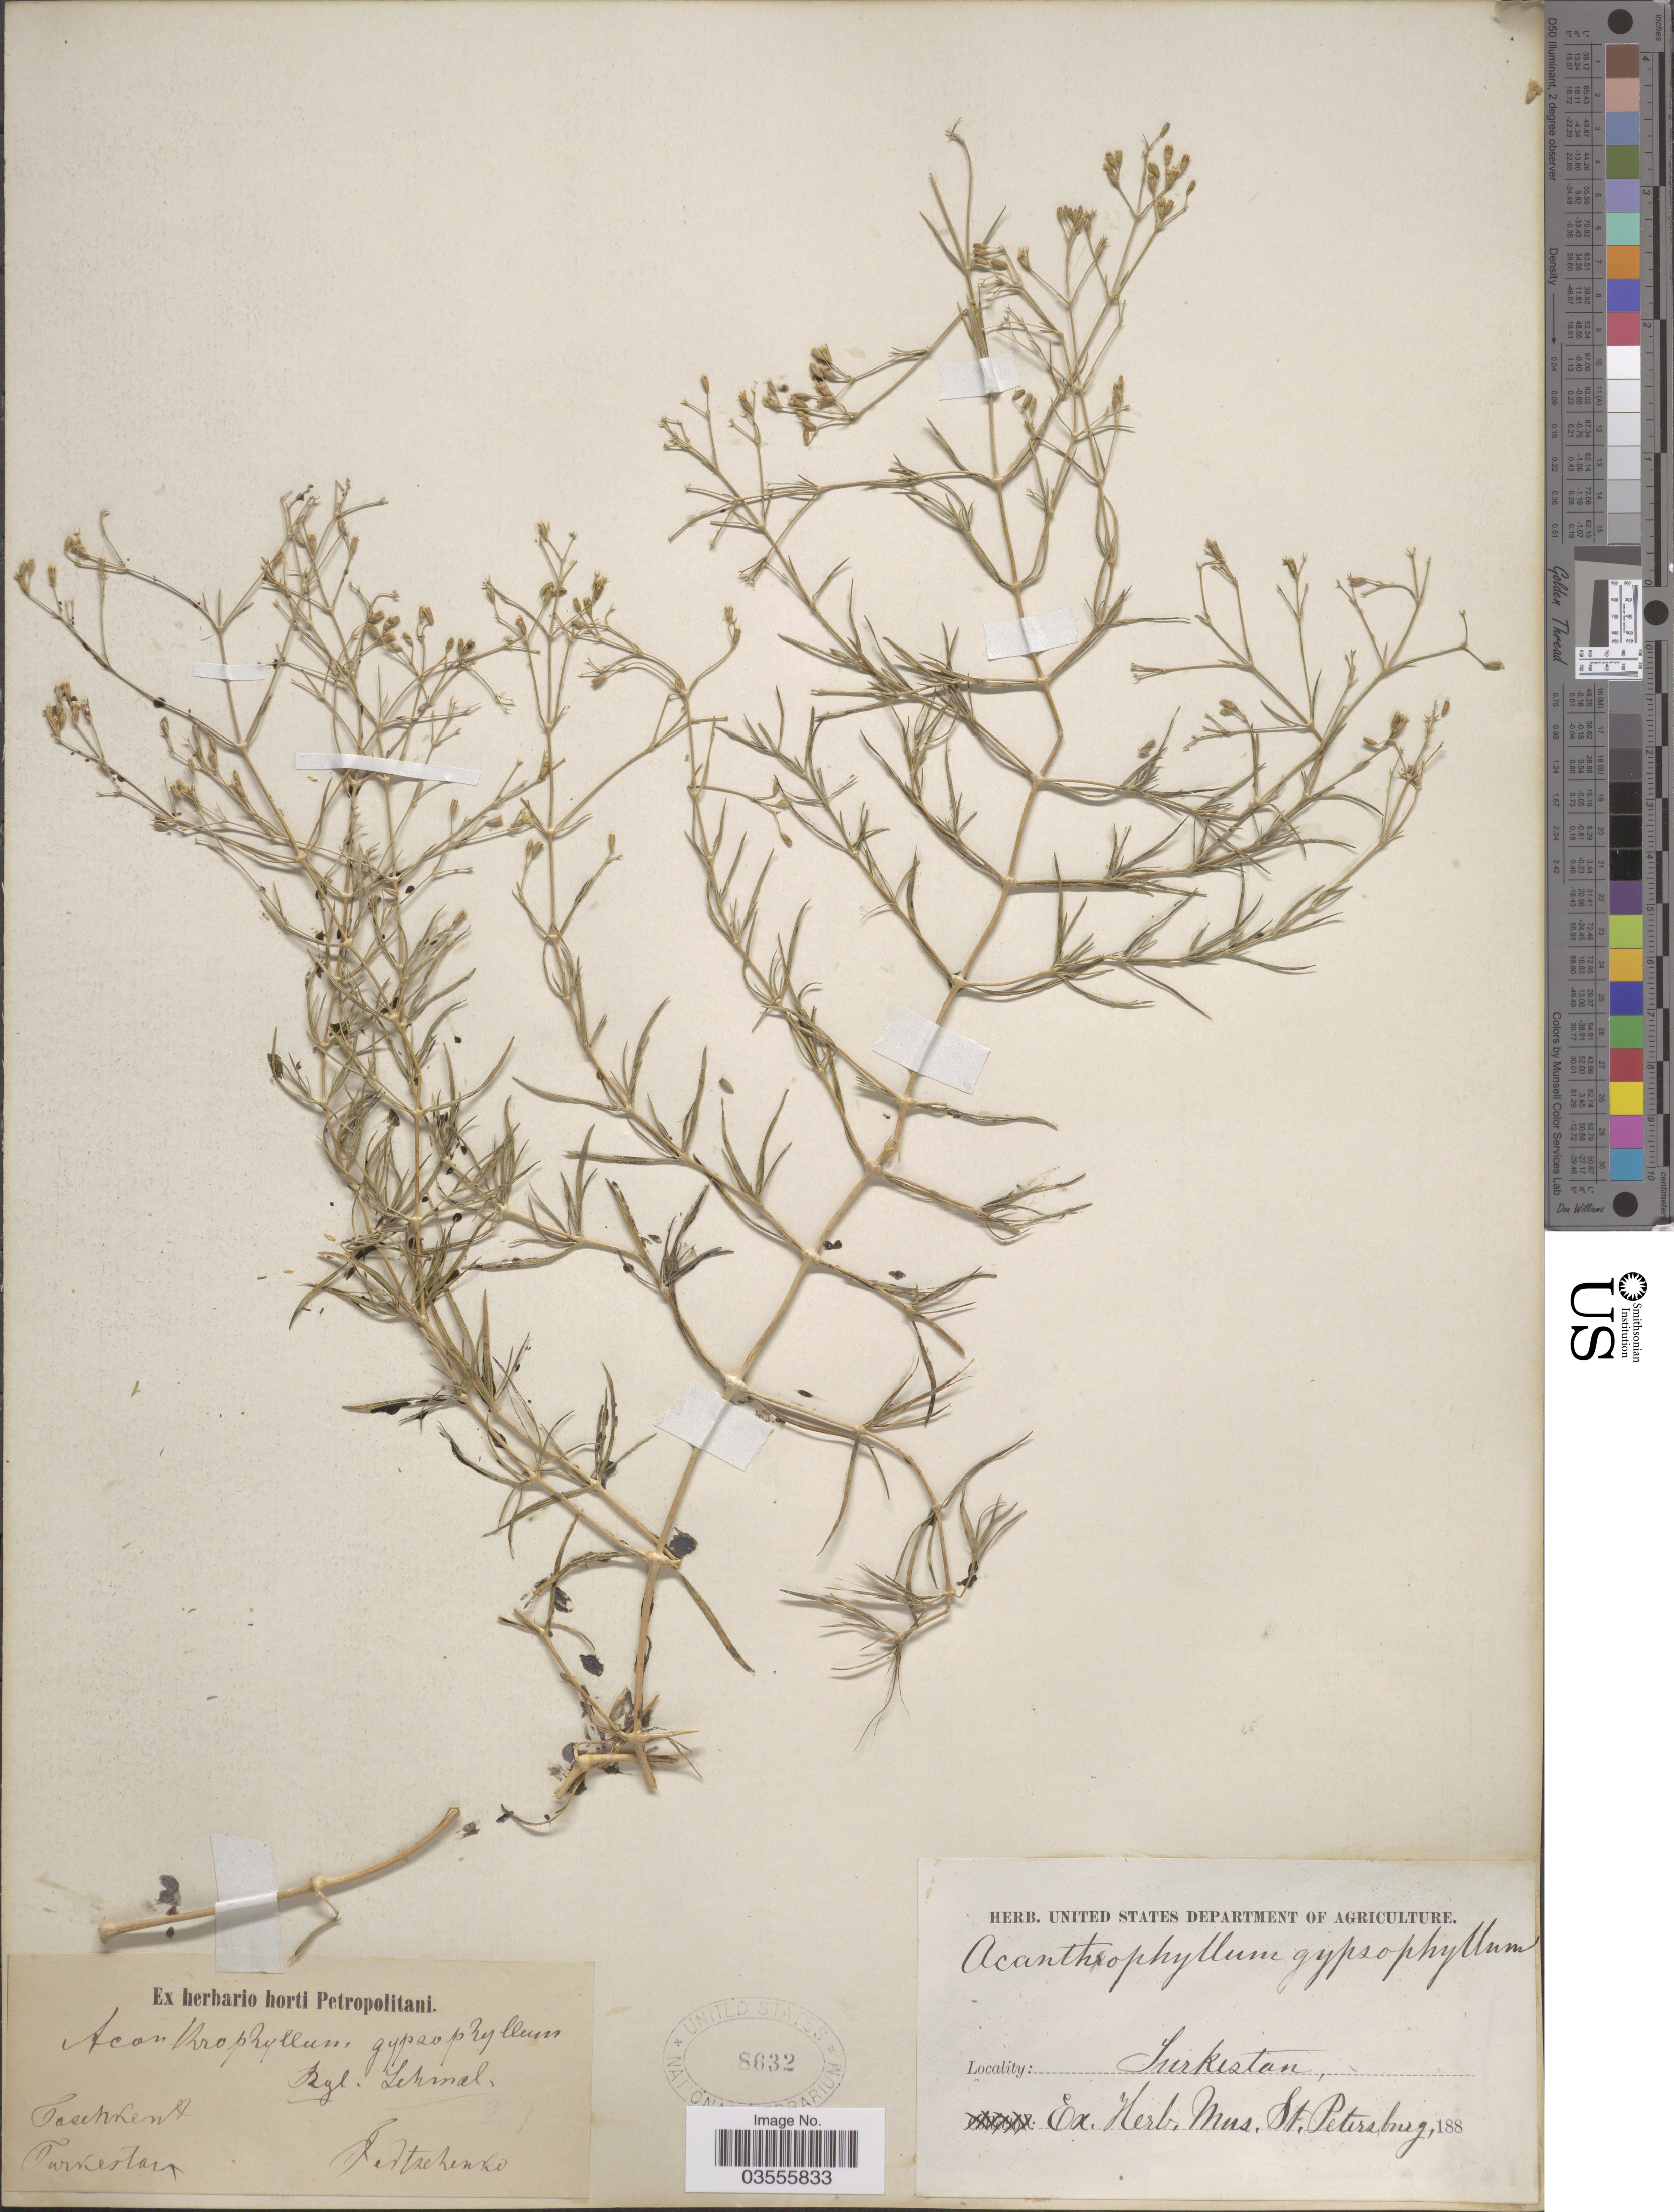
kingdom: Plantae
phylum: Tracheophyta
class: Magnoliopsida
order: Caryophyllales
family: Caryophyllaceae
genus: Acanthophyllum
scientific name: Acanthophyllum gypsophiloides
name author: Regel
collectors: Fedtschenko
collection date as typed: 188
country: Uzbekistan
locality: Taschkent. Turkestan.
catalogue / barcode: US 8632